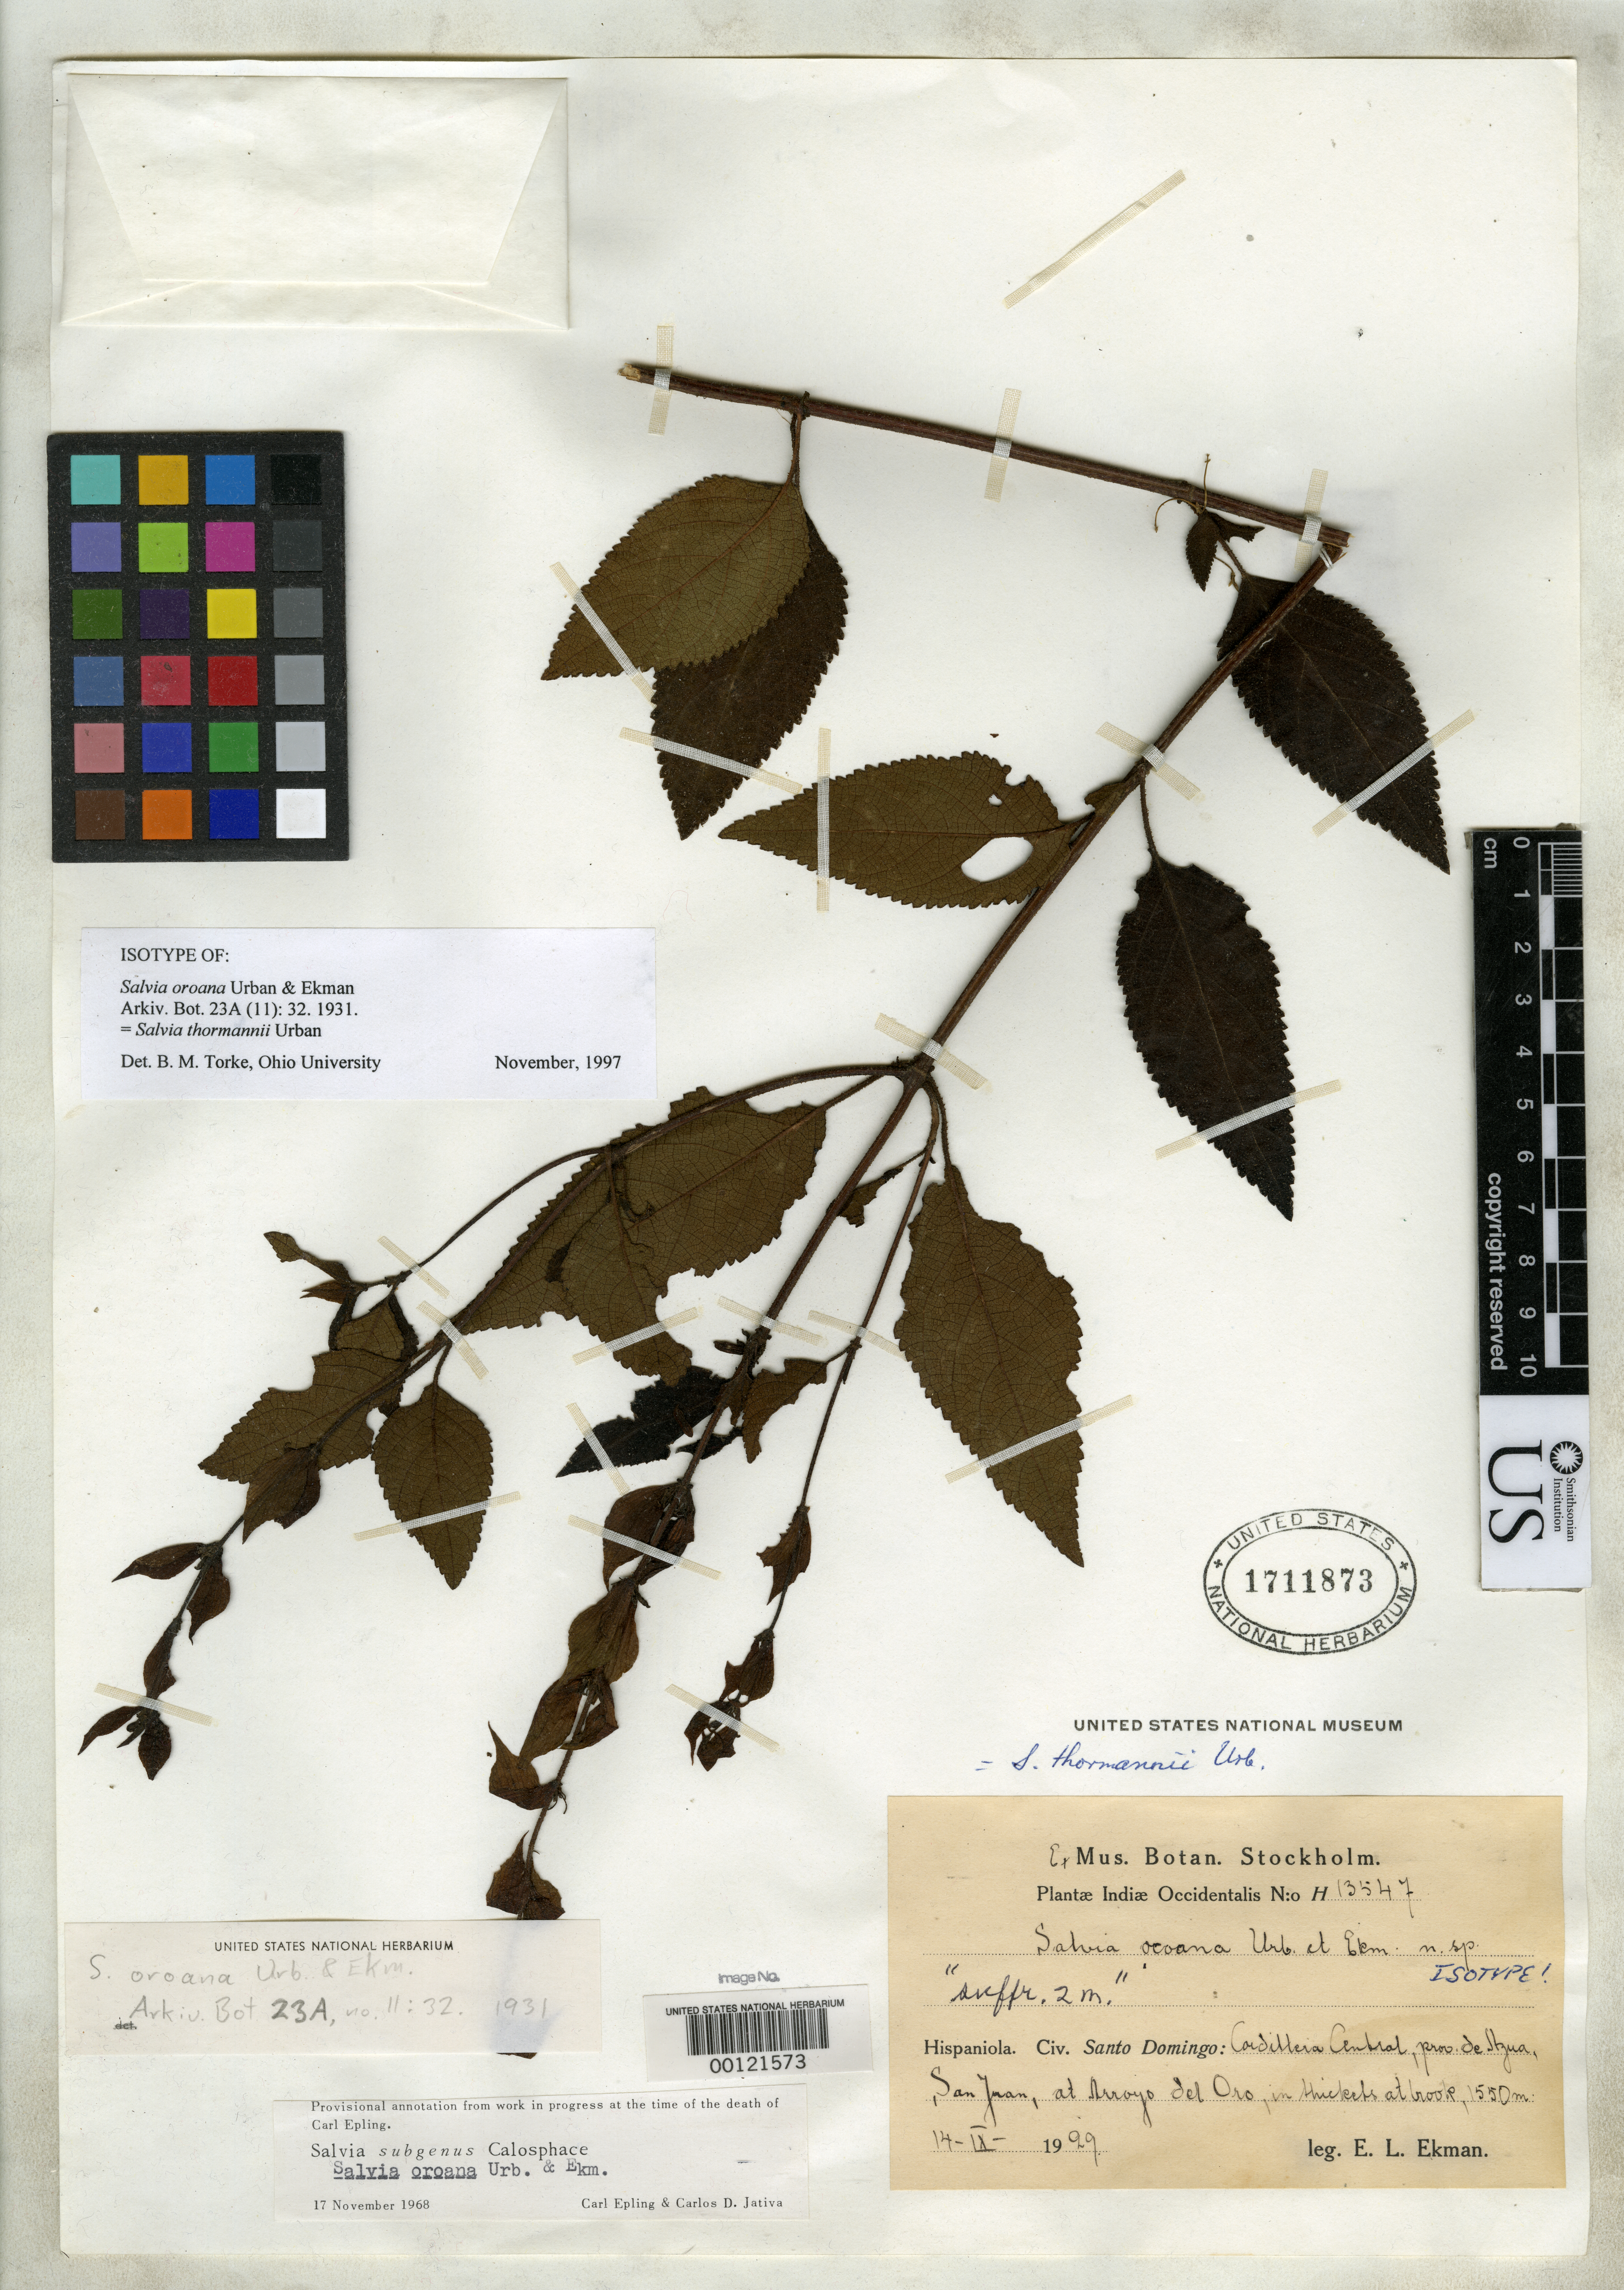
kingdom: Plantae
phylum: Tracheophyta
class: Magnoliopsida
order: Lamiales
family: Lamiaceae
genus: Salvia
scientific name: Salvia oroana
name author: Urb. & Ekman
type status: Isotype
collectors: E. L. Ekman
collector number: H13547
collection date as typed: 14 Sep 1929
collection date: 1929-09-14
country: Dominican Republic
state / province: Azua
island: Hispaniola Island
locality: San Juan, Cordillera Central.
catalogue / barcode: US 1711873